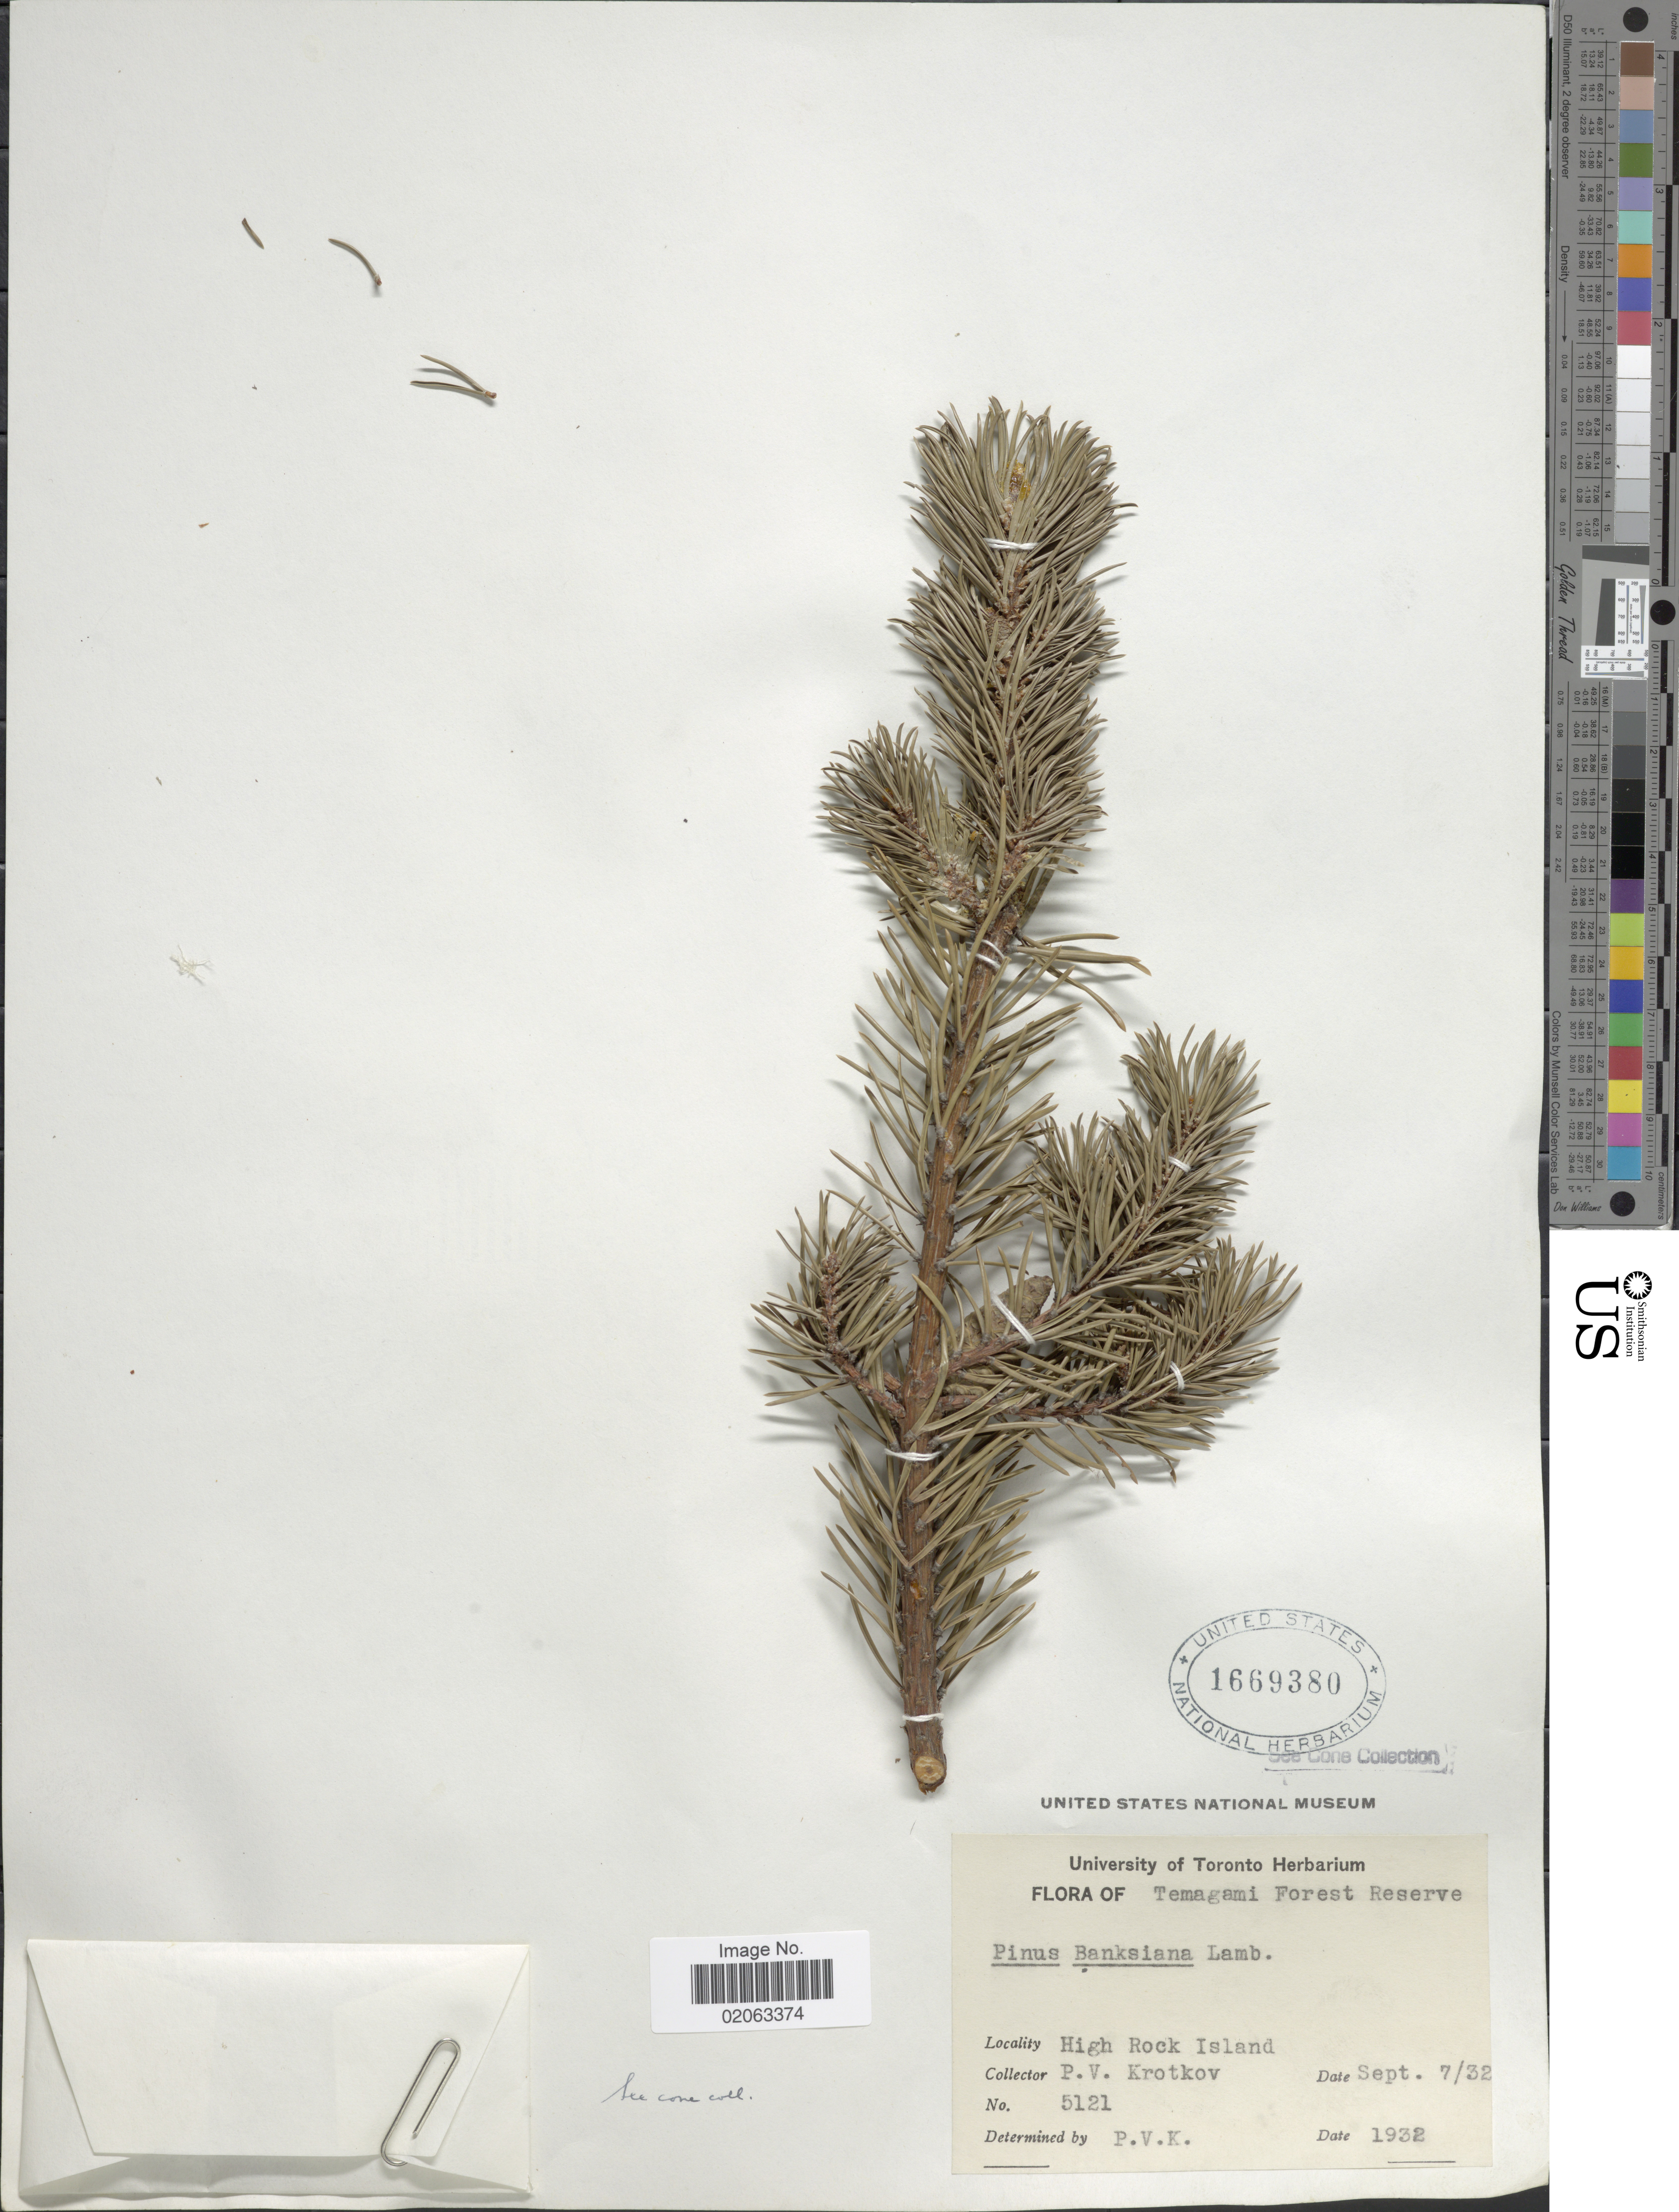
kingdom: Plantae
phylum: Tracheophyta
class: Pinopsida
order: Pinales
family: Pinaceae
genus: Pinus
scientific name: Pinus banksiana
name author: Lamb.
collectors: P. V. Krotkov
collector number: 5121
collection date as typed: Transcribed d/m/y: 7/9/32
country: Canada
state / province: Ontario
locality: Temagami Forest Reserve, High Rock Island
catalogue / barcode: US 1669380